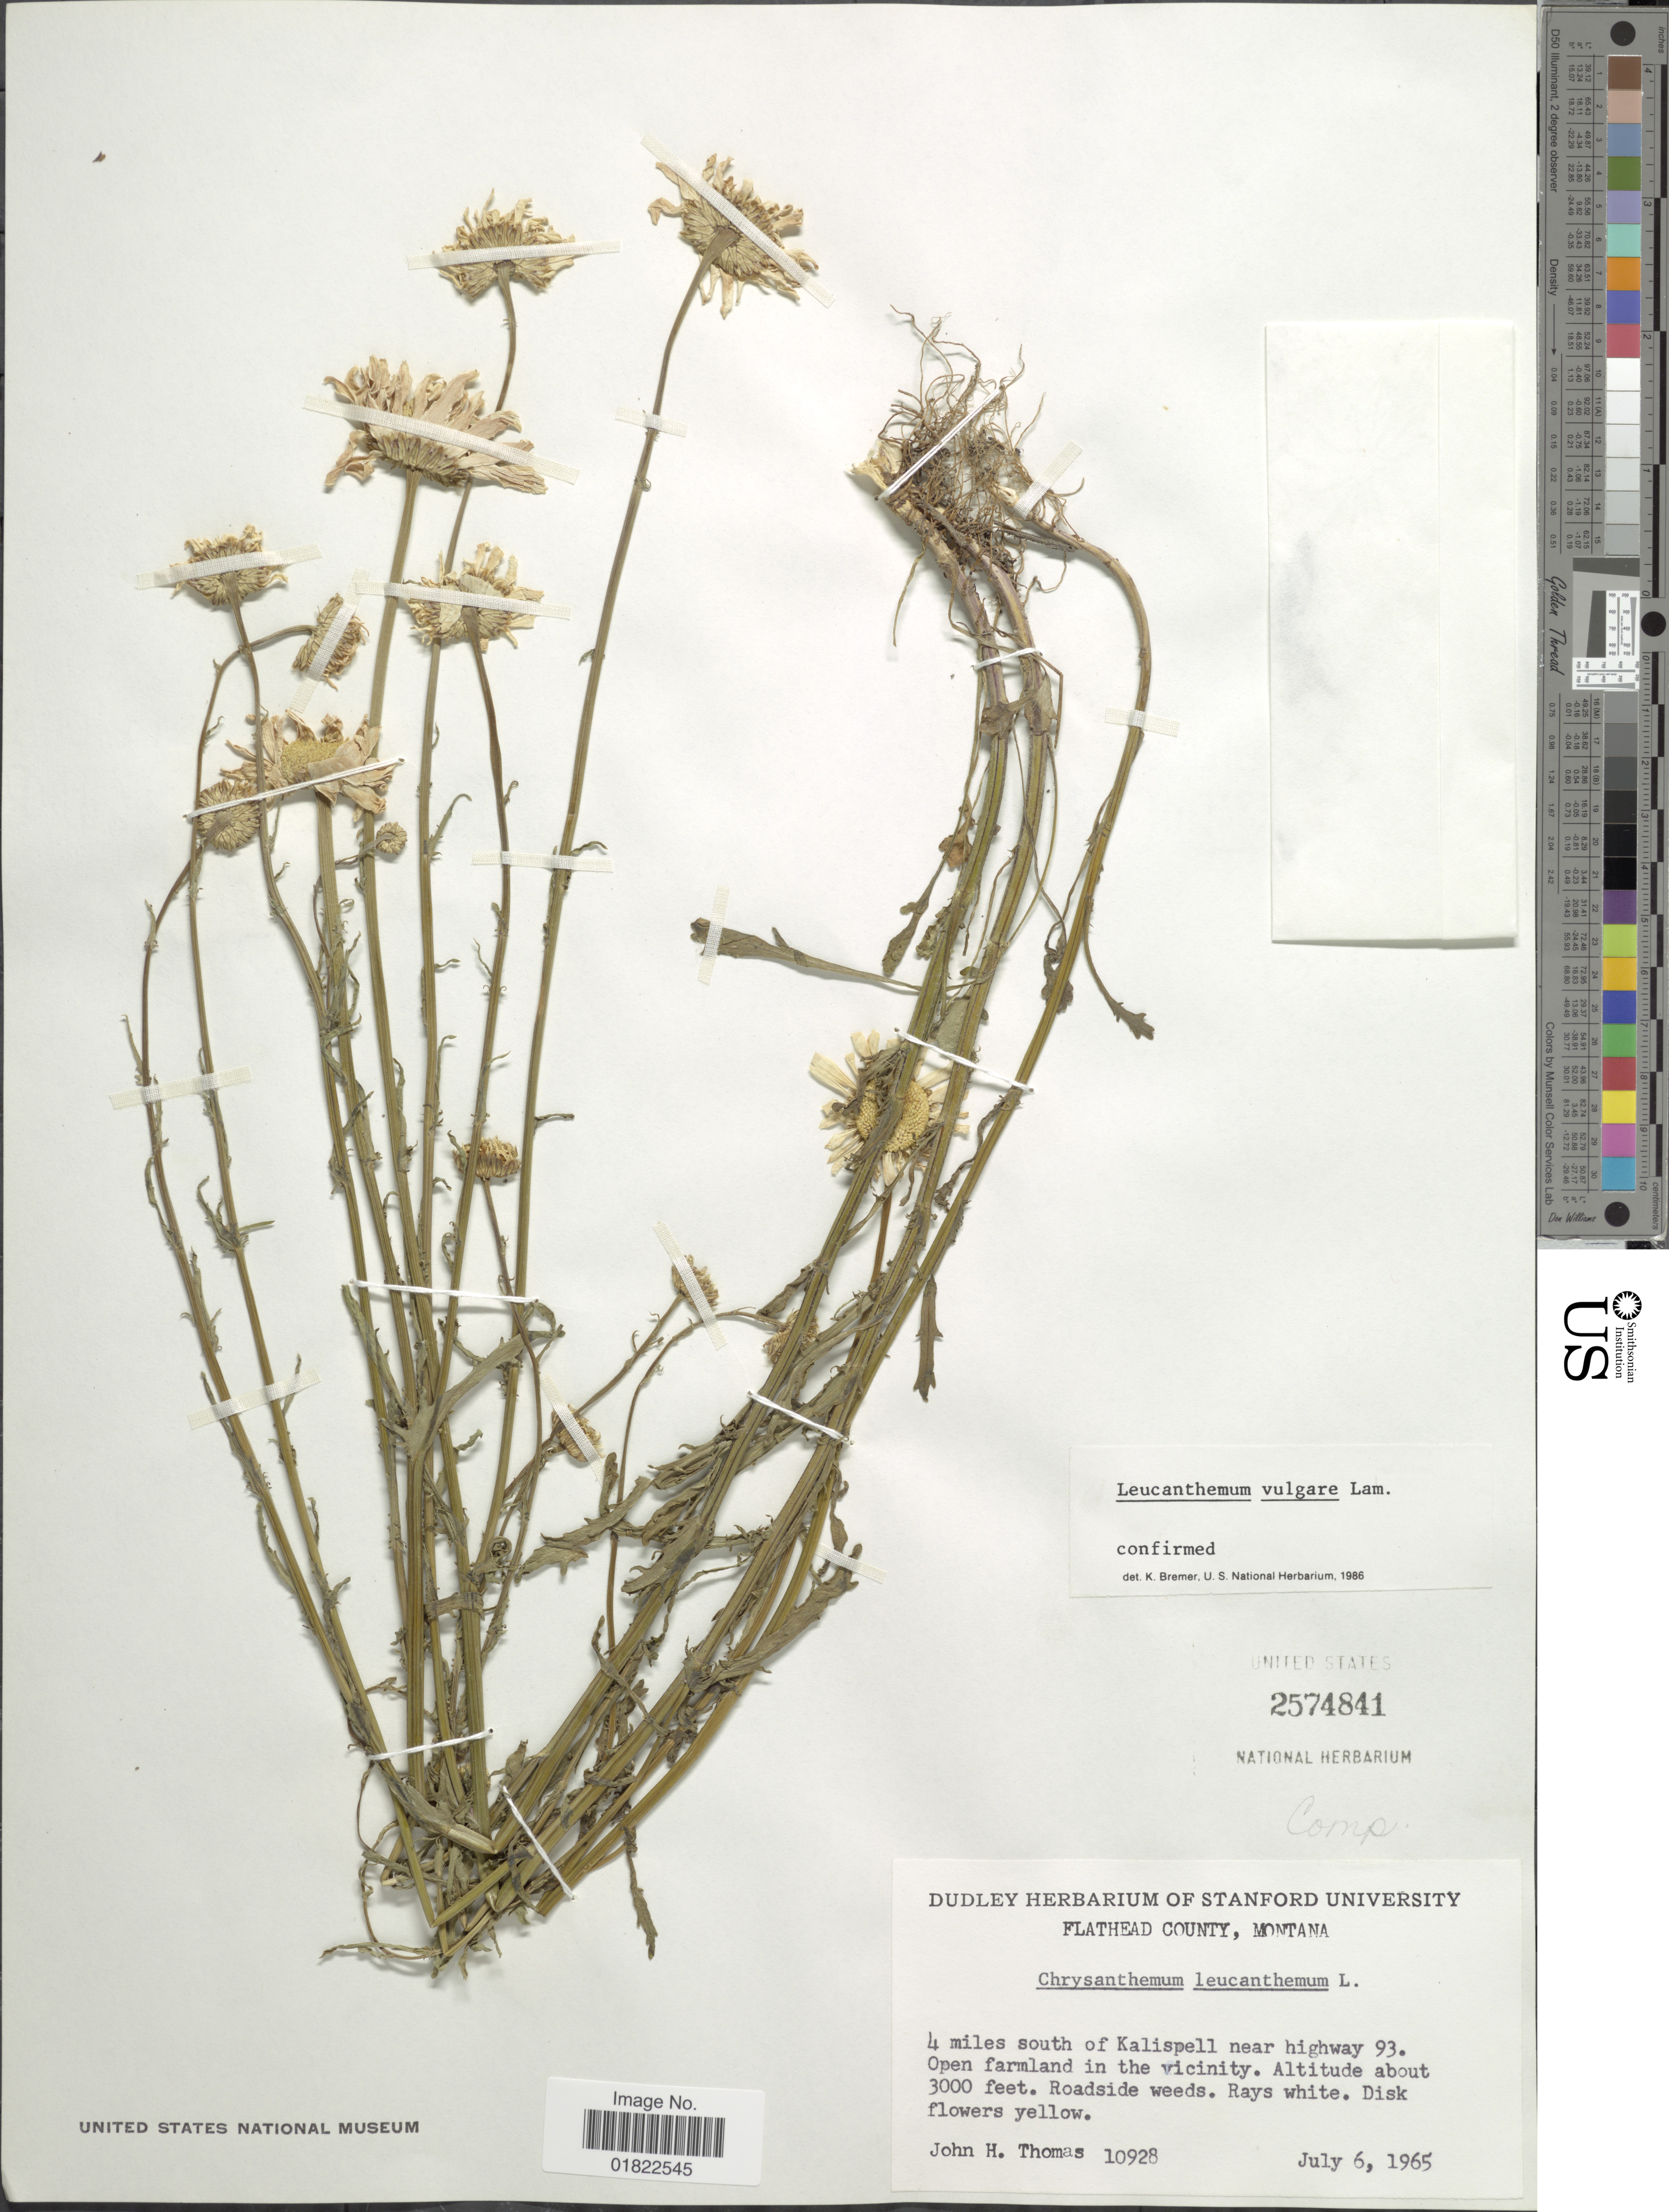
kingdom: Plantae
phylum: Tracheophyta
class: Magnoliopsida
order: Asterales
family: Asteraceae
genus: Leucanthemum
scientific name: Leucanthemum vulgare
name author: Lam.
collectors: J. H. Thomas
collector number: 10928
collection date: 1965-07-06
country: United States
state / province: Montana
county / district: Flathead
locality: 4 miles S of Kalispell near highway 93. Open farmland in the vicinity. Roadside weed.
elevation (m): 914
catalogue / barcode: US 2574841